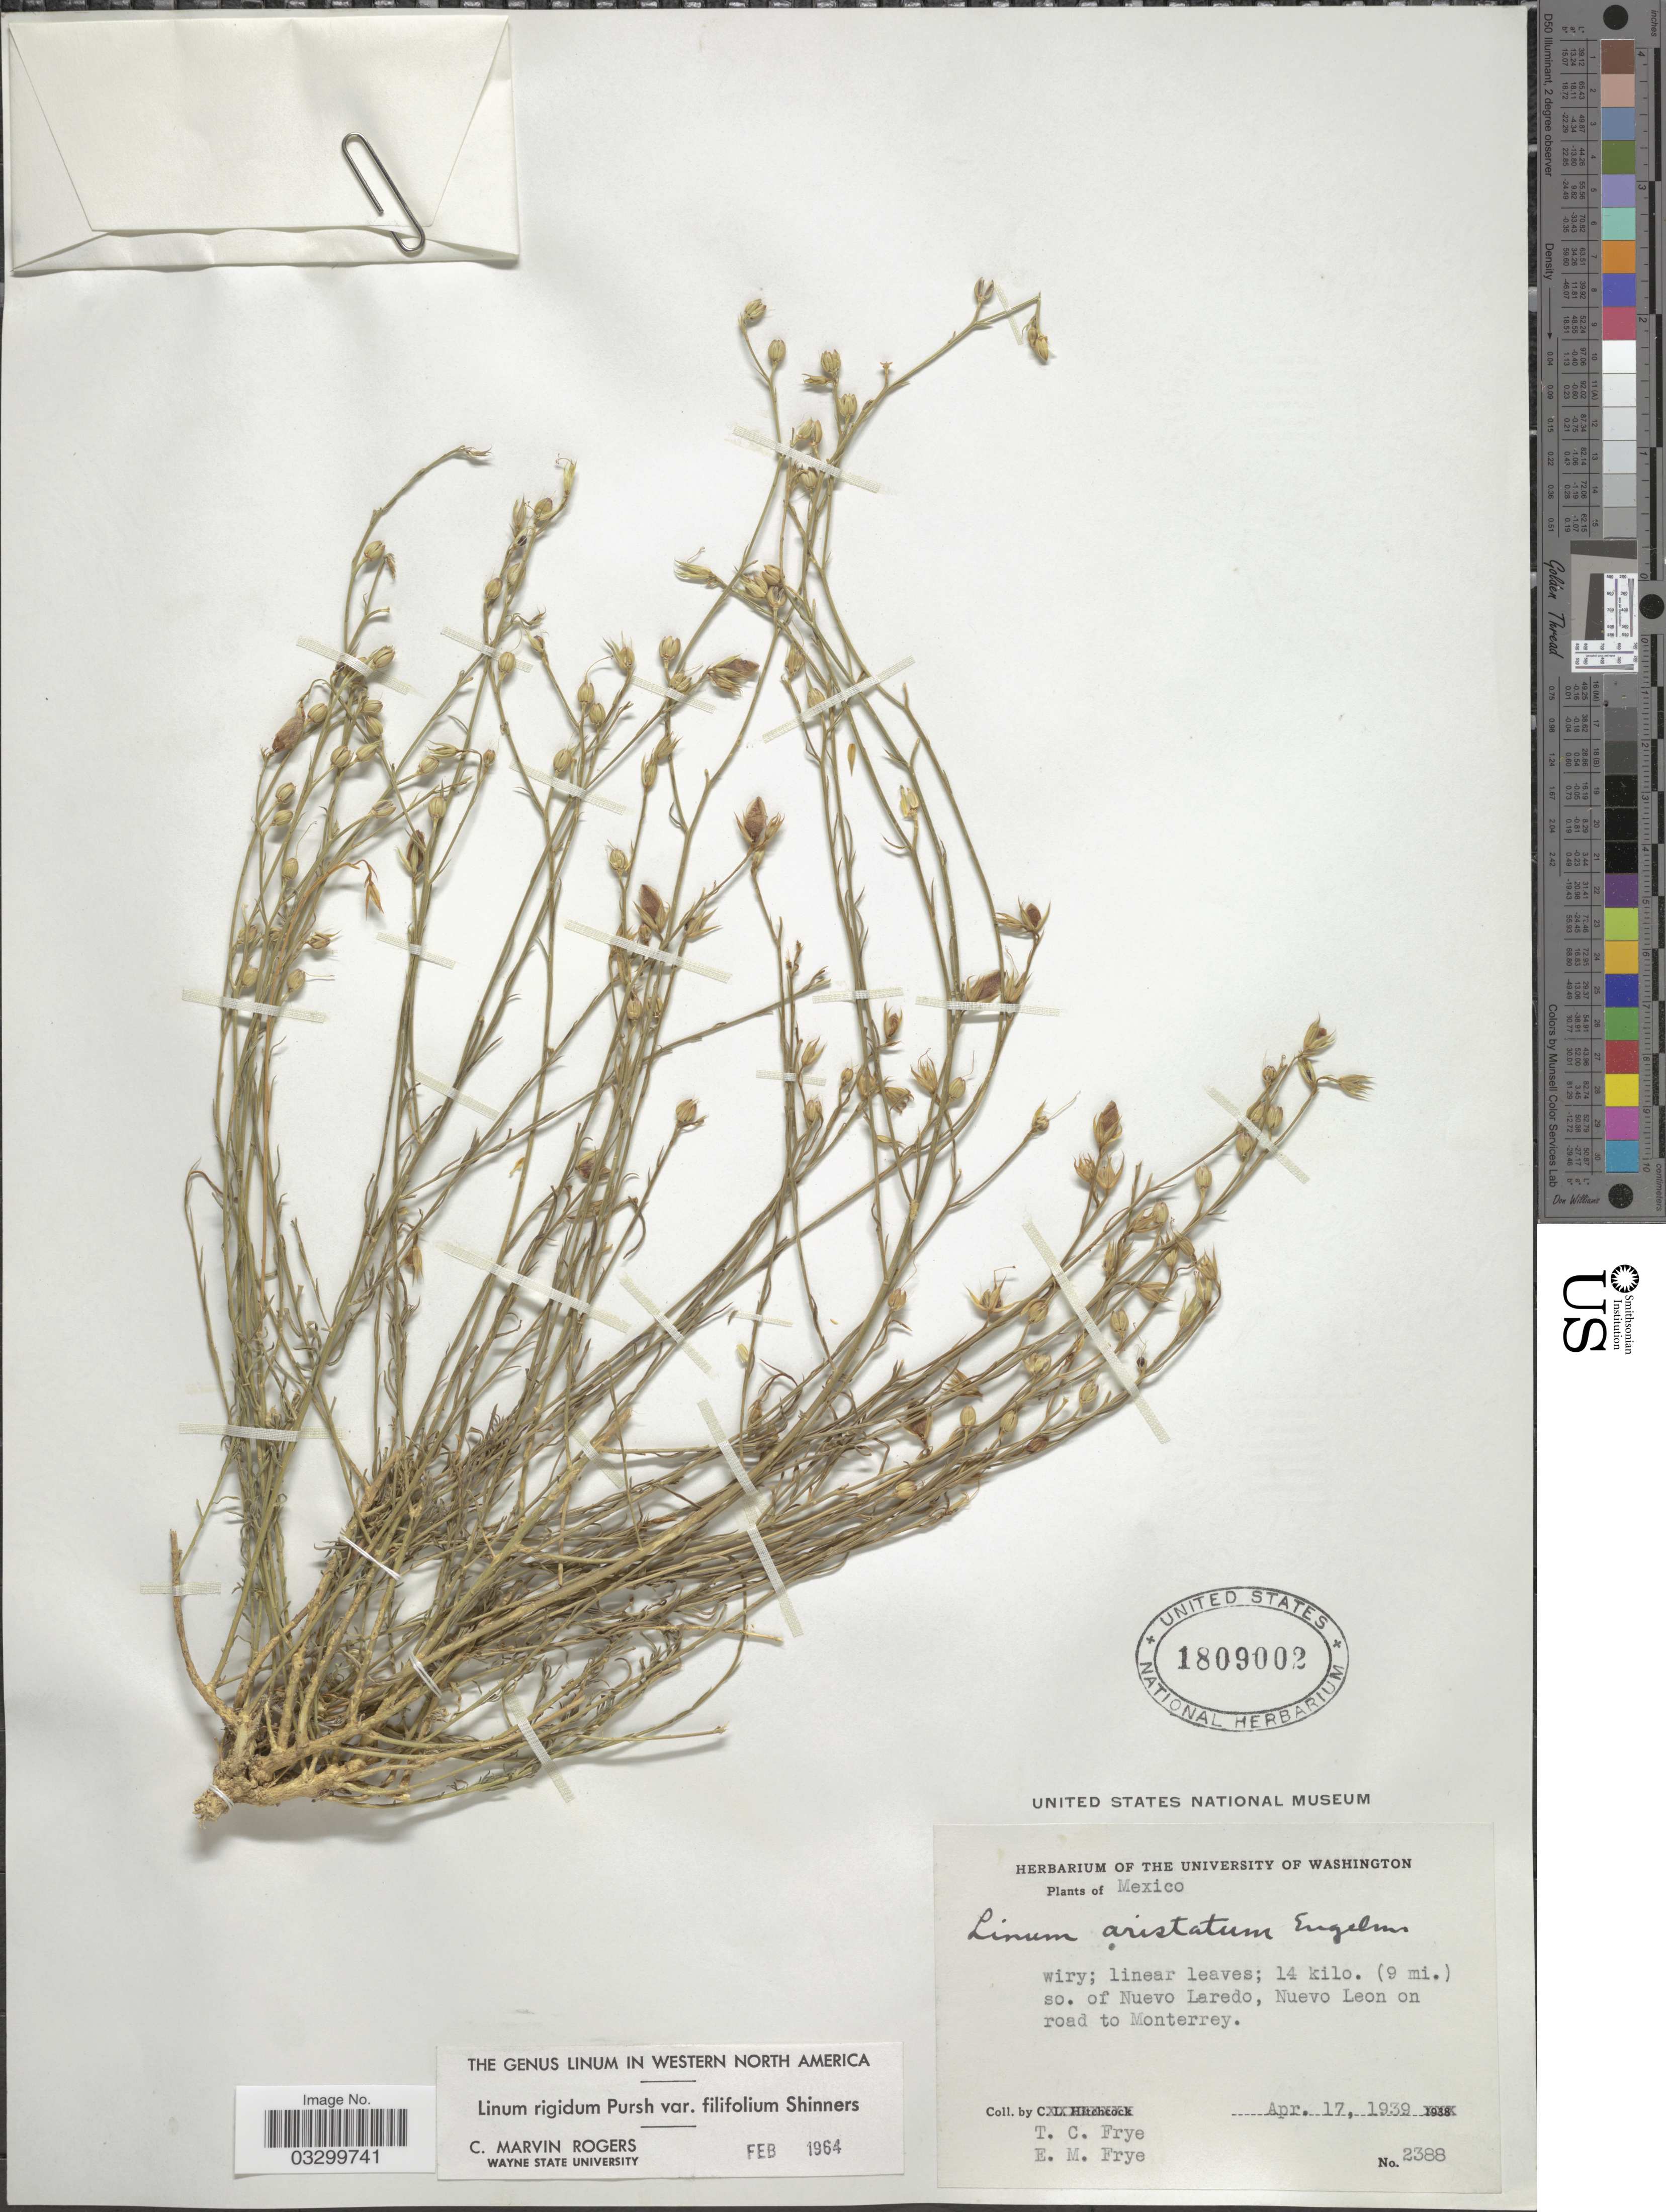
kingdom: Plantae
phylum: Tracheophyta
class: Magnoliopsida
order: Malpighiales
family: Linaceae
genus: Linum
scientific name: Linum rigidum var. filifolium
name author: Pursh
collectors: T. C. Frye & E. Frye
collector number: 2388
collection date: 1939-04-17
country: Mexico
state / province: Nuevo León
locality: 14 kilo. (9 mi.) so. of Nuevo Laredo, Nuevo Leon on road to Monterrey.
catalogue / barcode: US 1809002